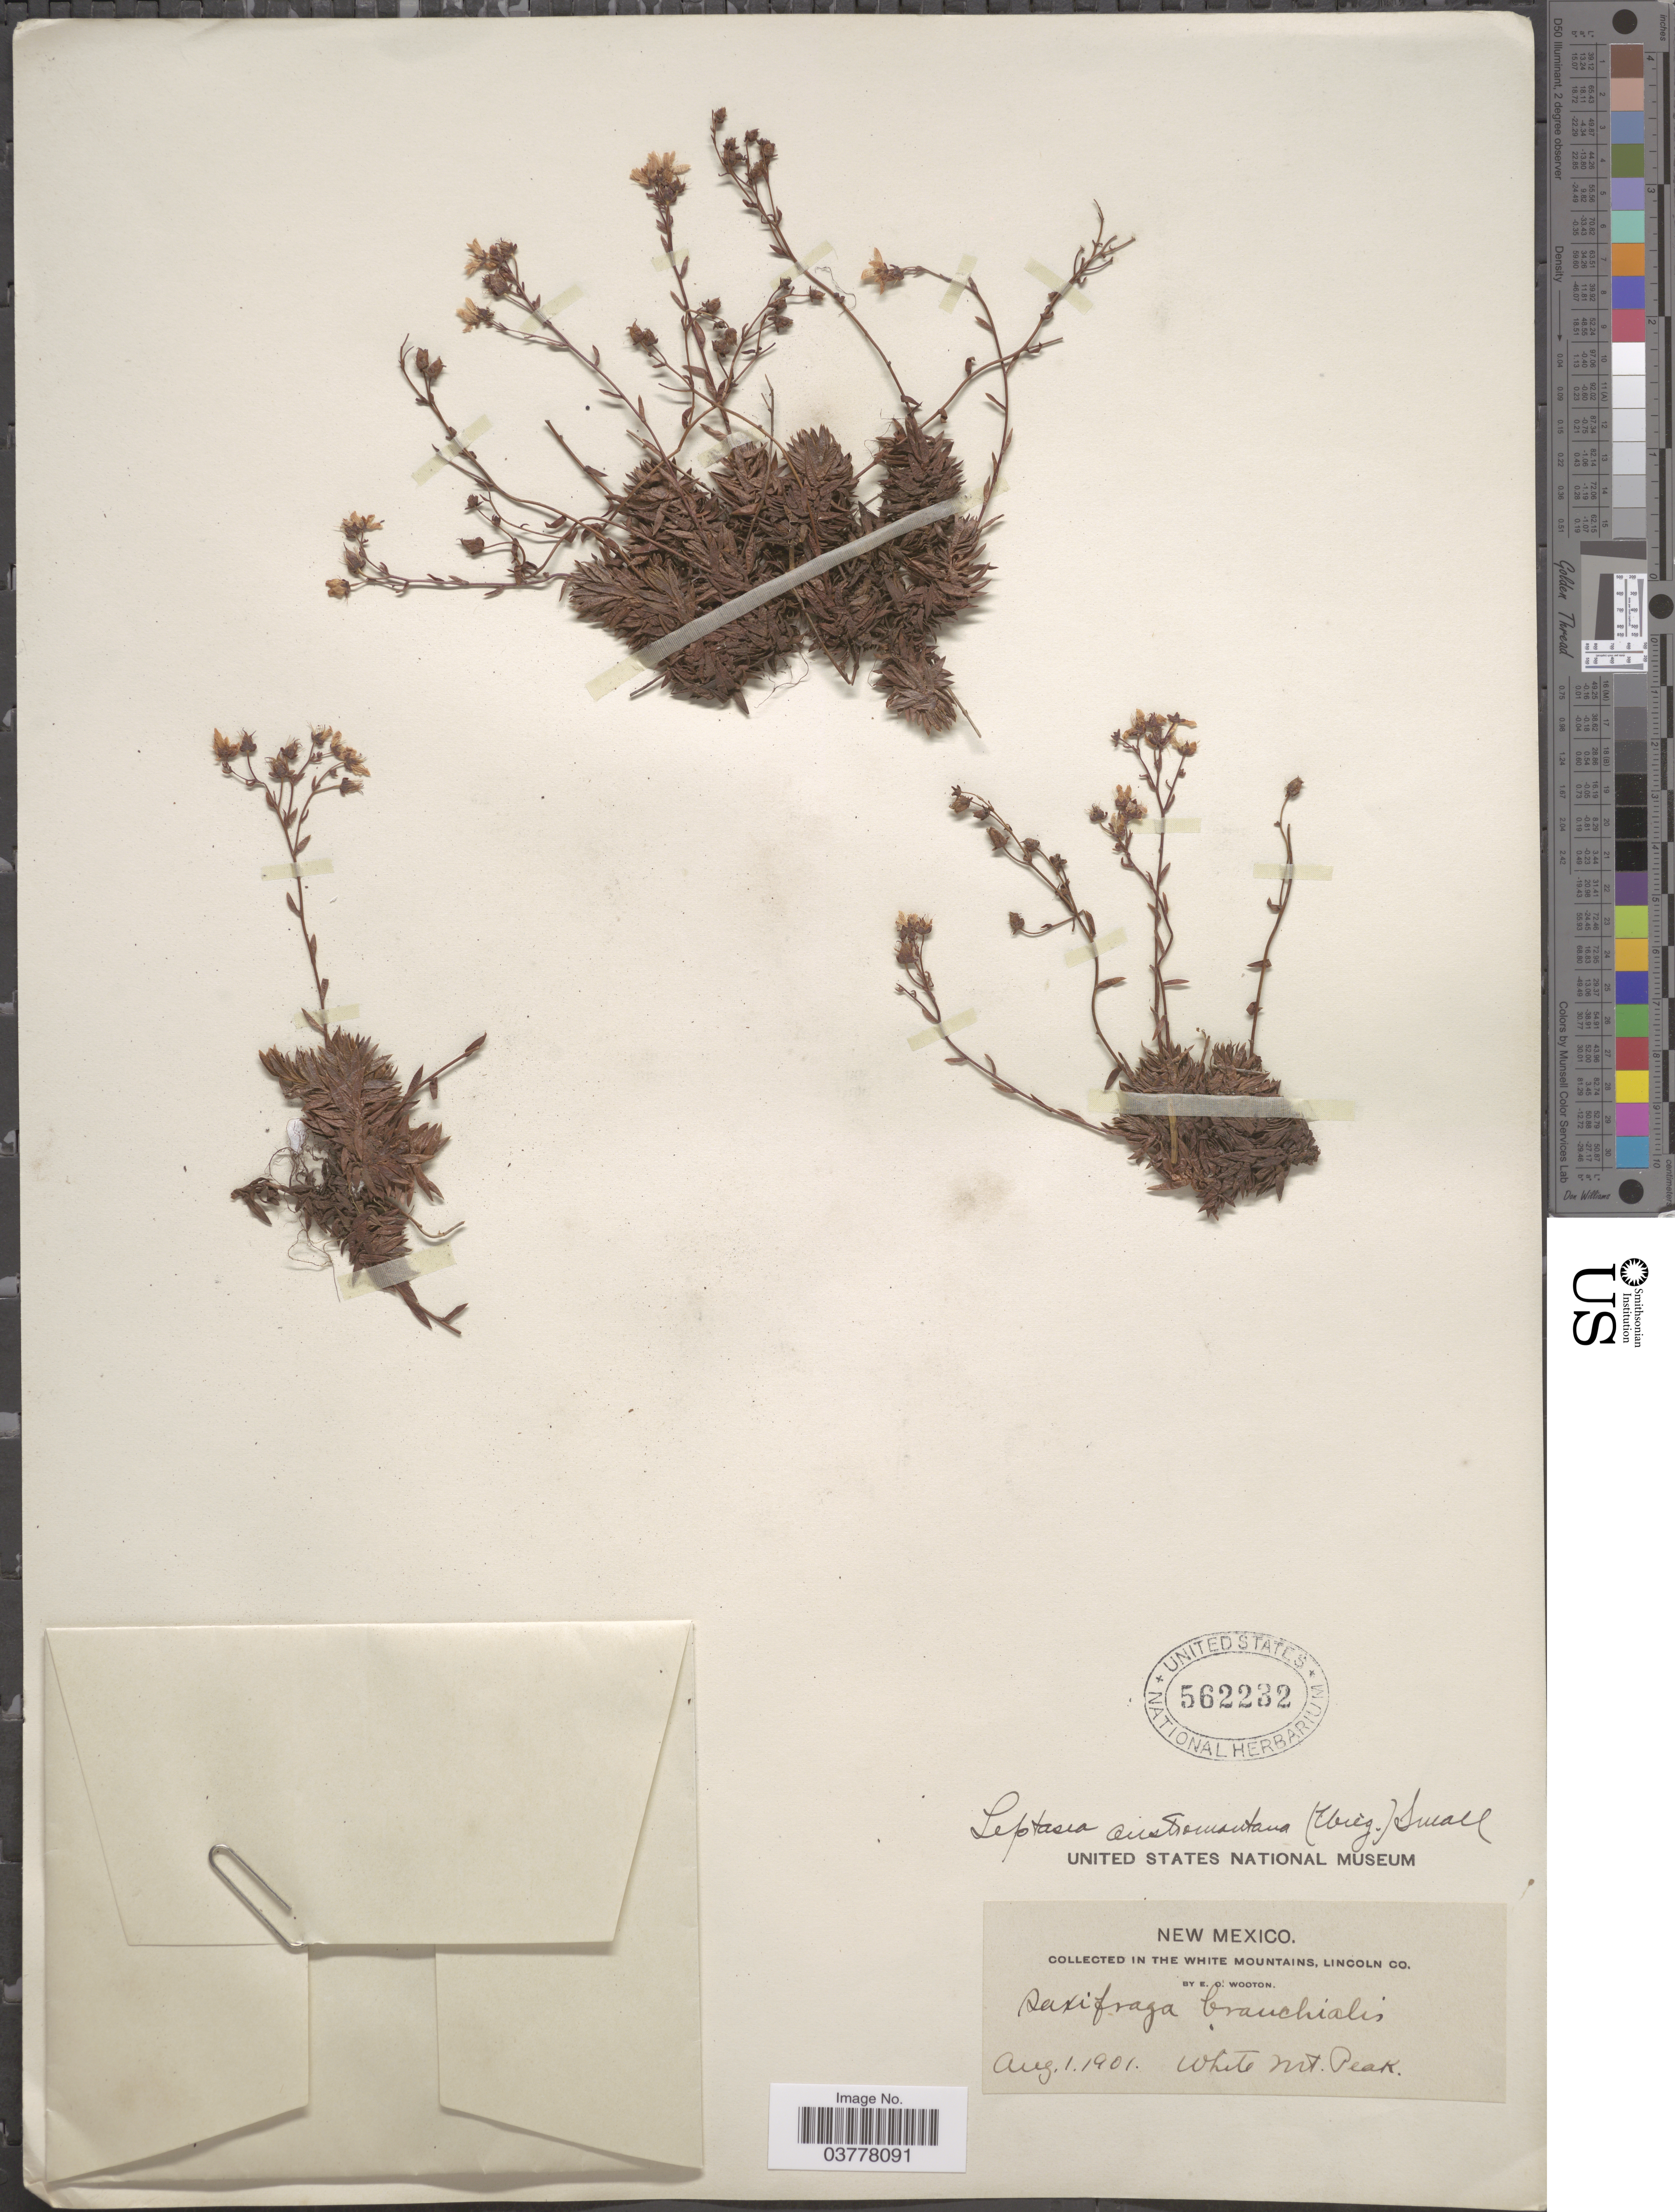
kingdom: Plantae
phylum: Tracheophyta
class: Magnoliopsida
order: Saxifragales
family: Saxifragaceae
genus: Saxifraga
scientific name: Saxifraga bronchialis subsp. austromontana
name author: (Wiegand) Piper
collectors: E. O. Wooton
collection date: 1901-08-01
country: United States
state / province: New Mexico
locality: In the White Mountains, Lincoln Co. White Mt. Peak.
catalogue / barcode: US 562232